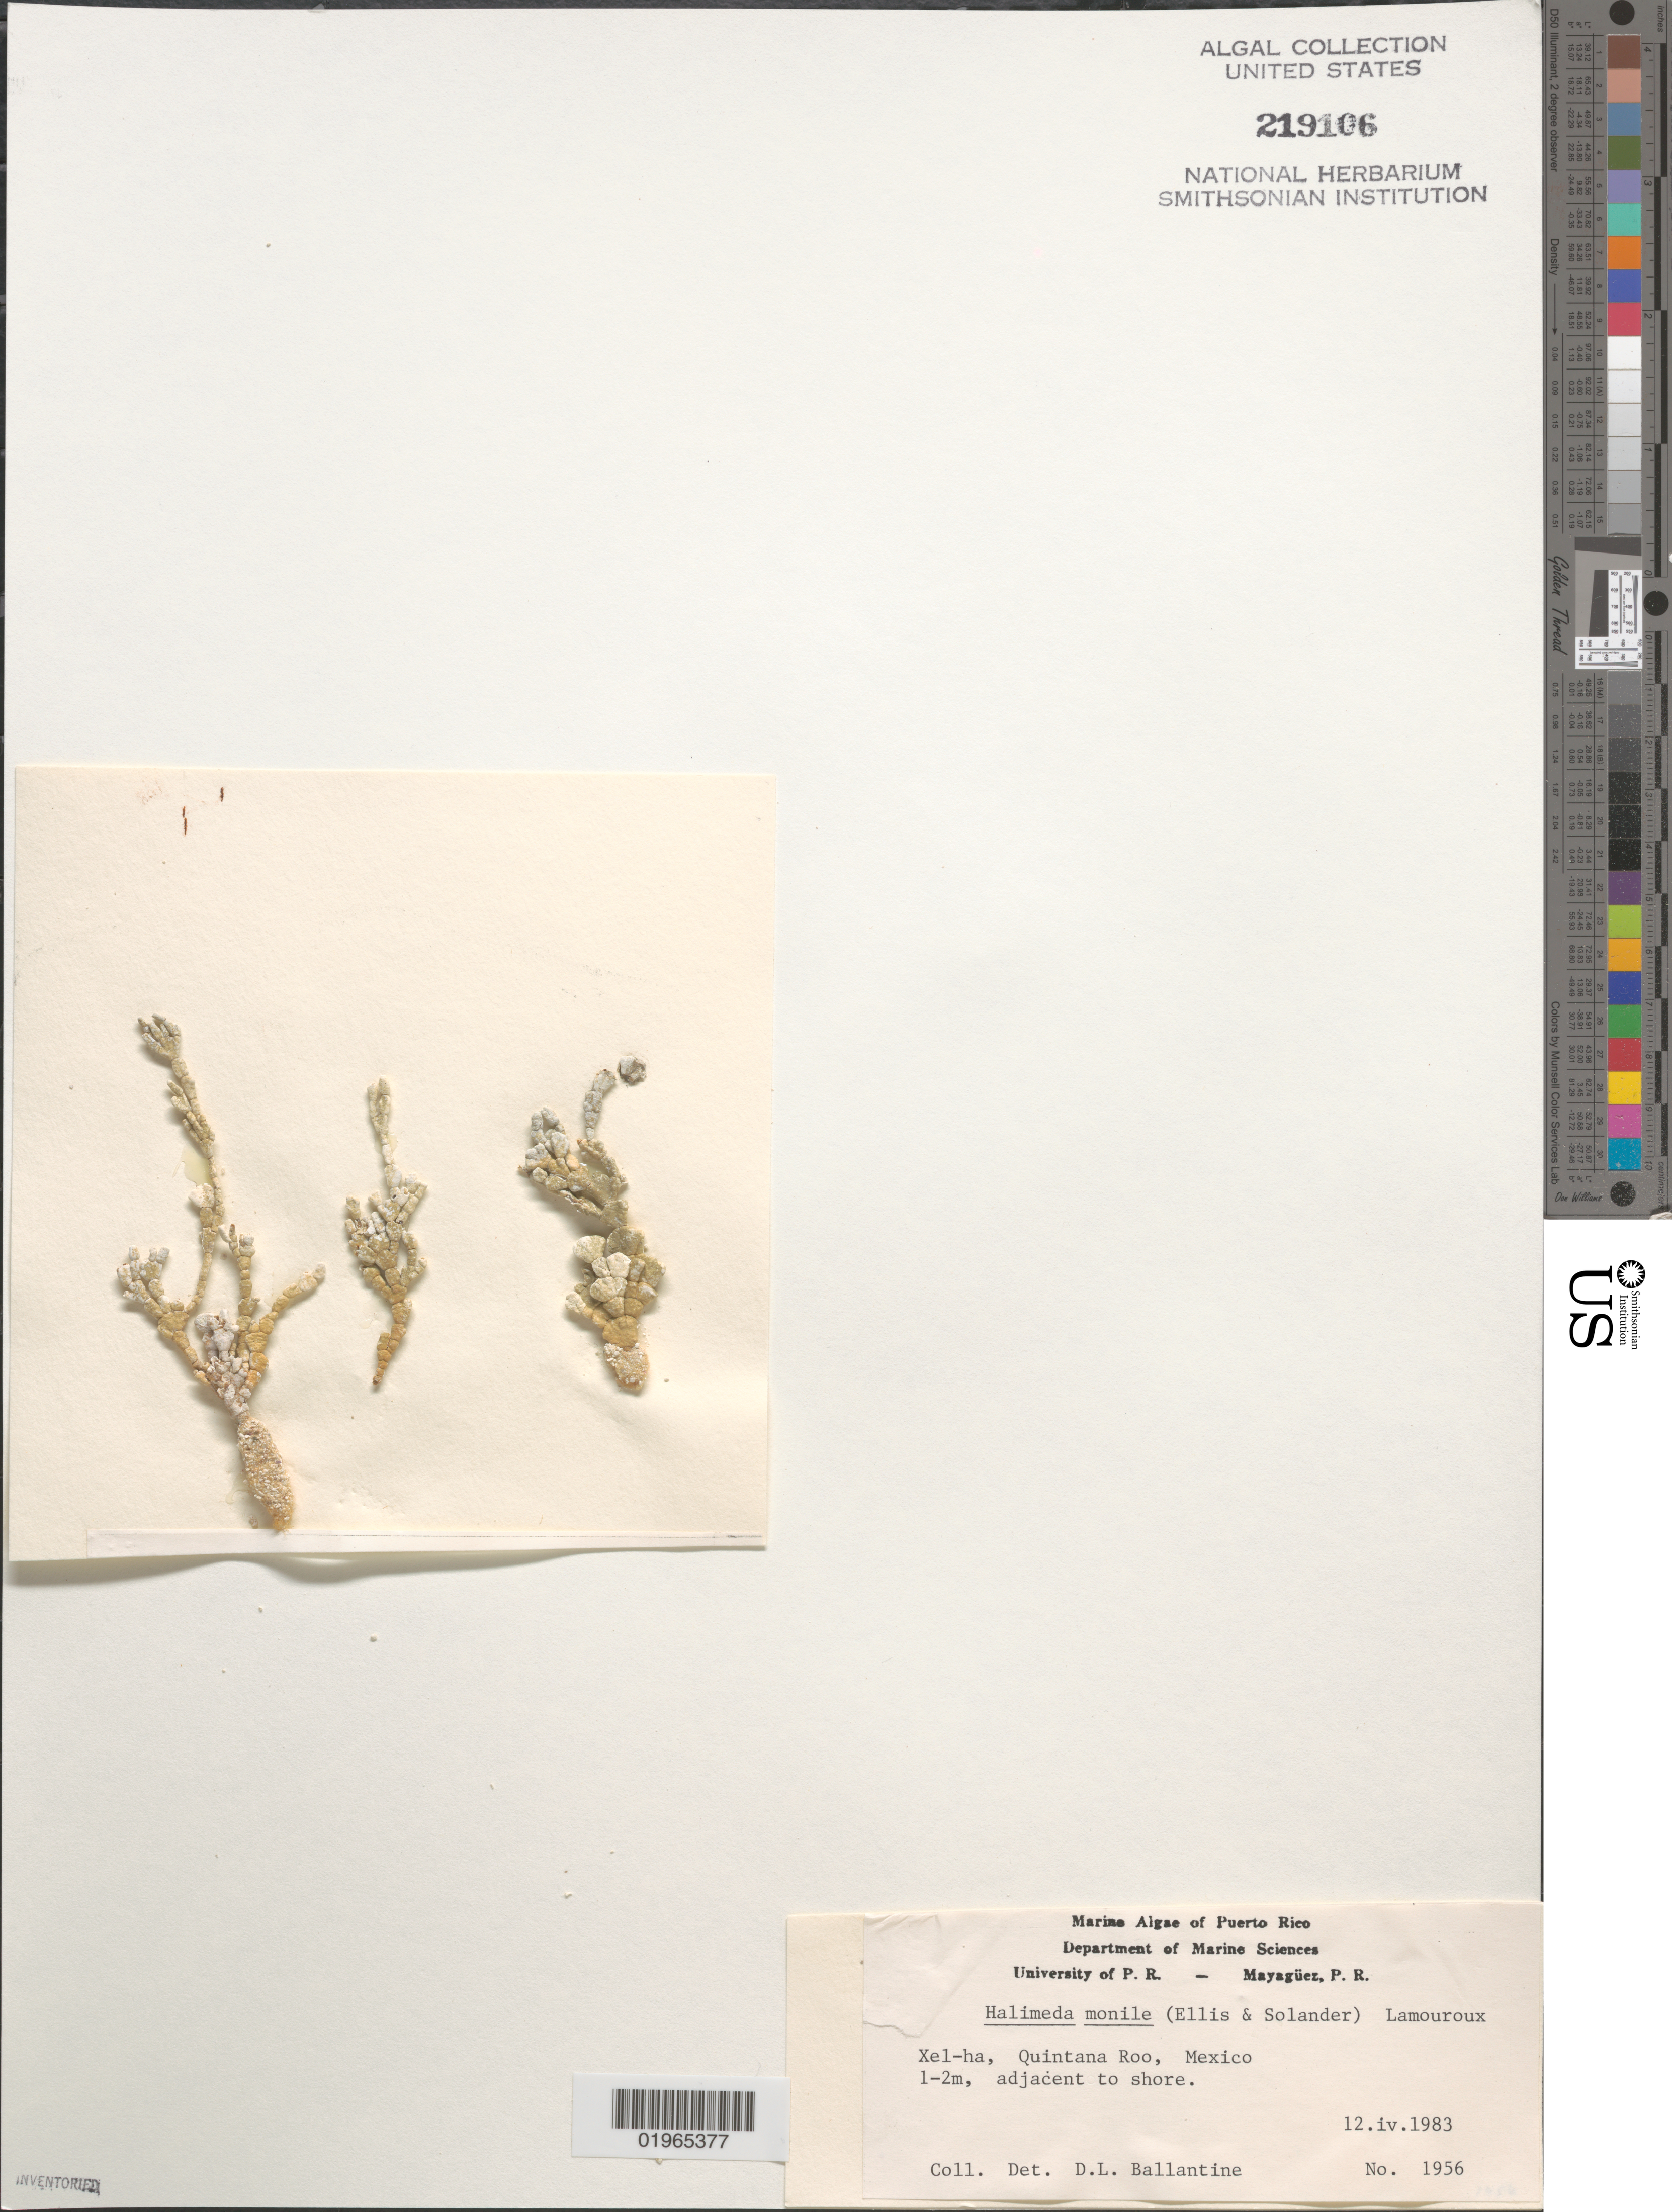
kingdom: Plantae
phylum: Chlorophyta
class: Ulvophyceae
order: Bryopsidales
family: Halimedaceae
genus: Halimeda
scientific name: Halimeda monile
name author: (J. Ellis & Sol.) J.V.Lamouroux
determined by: Ballantine, D. L.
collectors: D.L. Ballantine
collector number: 1956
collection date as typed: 12 Apr 1983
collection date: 1983-04-12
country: Mexico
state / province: Quintana Roo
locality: Xel-ha,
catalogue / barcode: US 219106